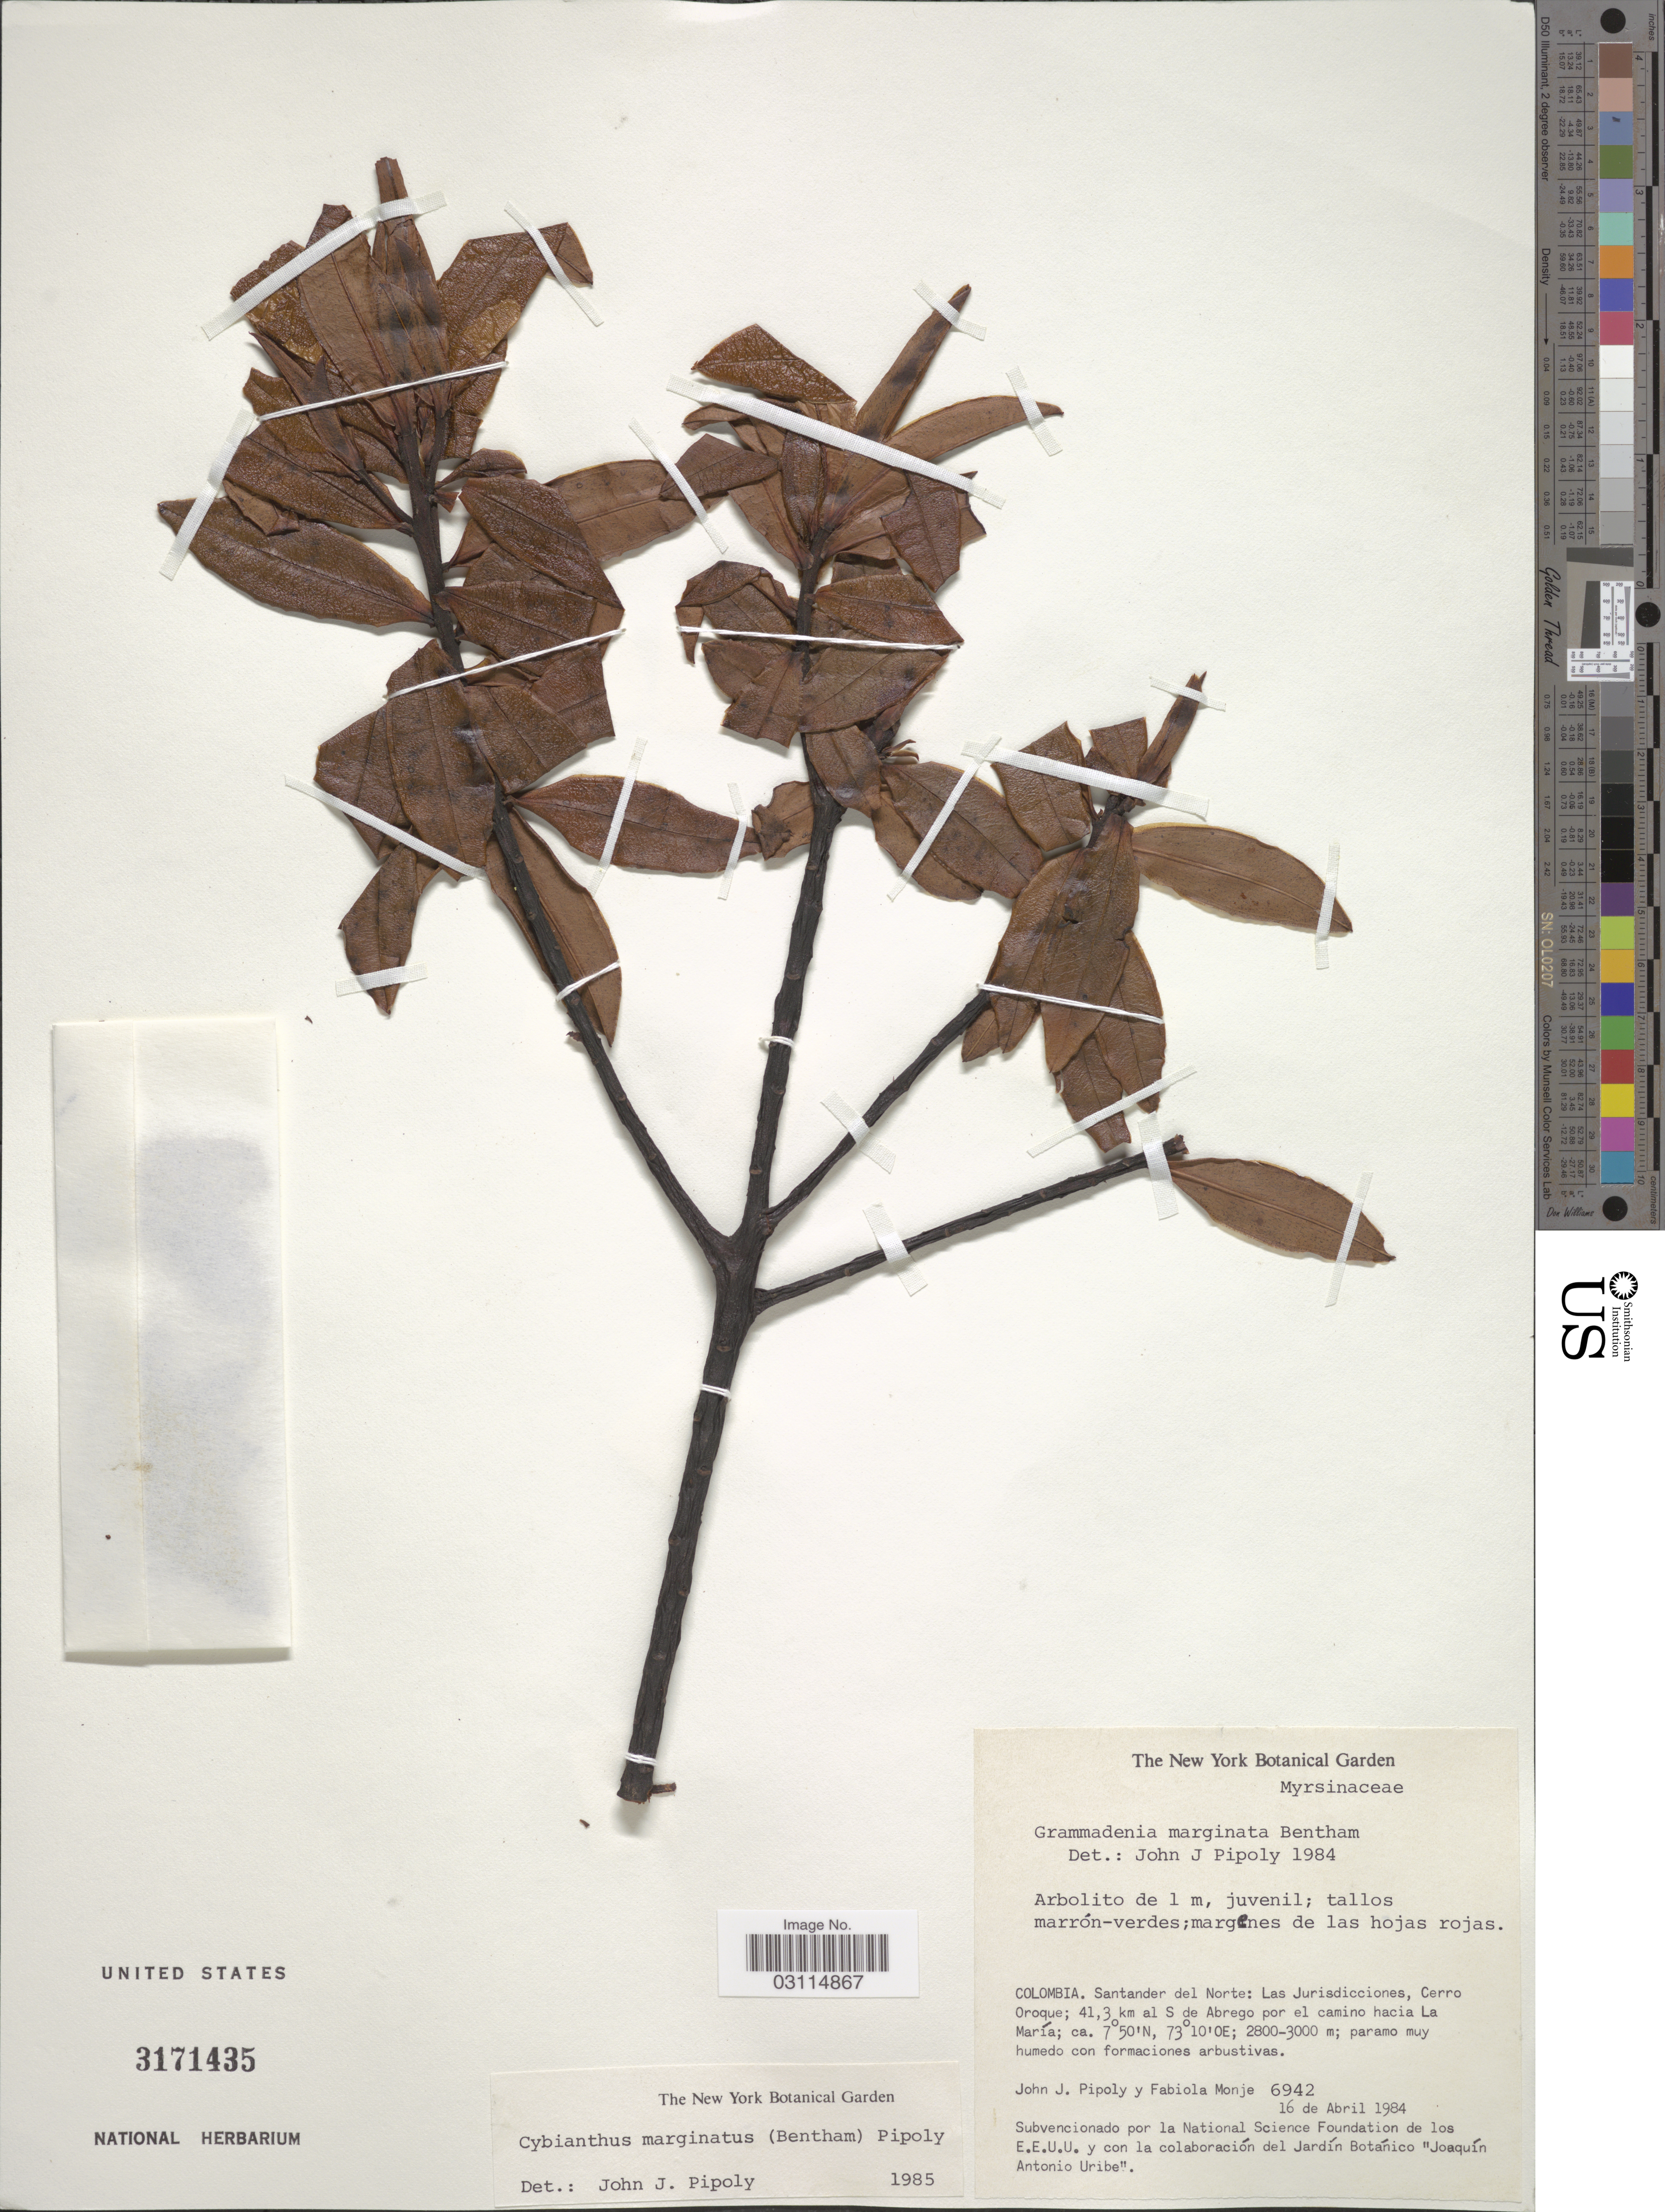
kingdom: Plantae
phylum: Tracheophyta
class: Magnoliopsida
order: Ericales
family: Primulaceae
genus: Cybianthus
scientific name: Cybianthus marginatus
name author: (Benth.) Pipoly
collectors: J. J. Pipoly & F. Monje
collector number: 6942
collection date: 1984-04-16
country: Colombia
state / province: Norte de Santander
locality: Santander del Norte: Las Jurisdicciones, Cerro Oroque; 41.3 km al S de Abrego por el camino hacia La María.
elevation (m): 2800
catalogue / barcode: US 3171435